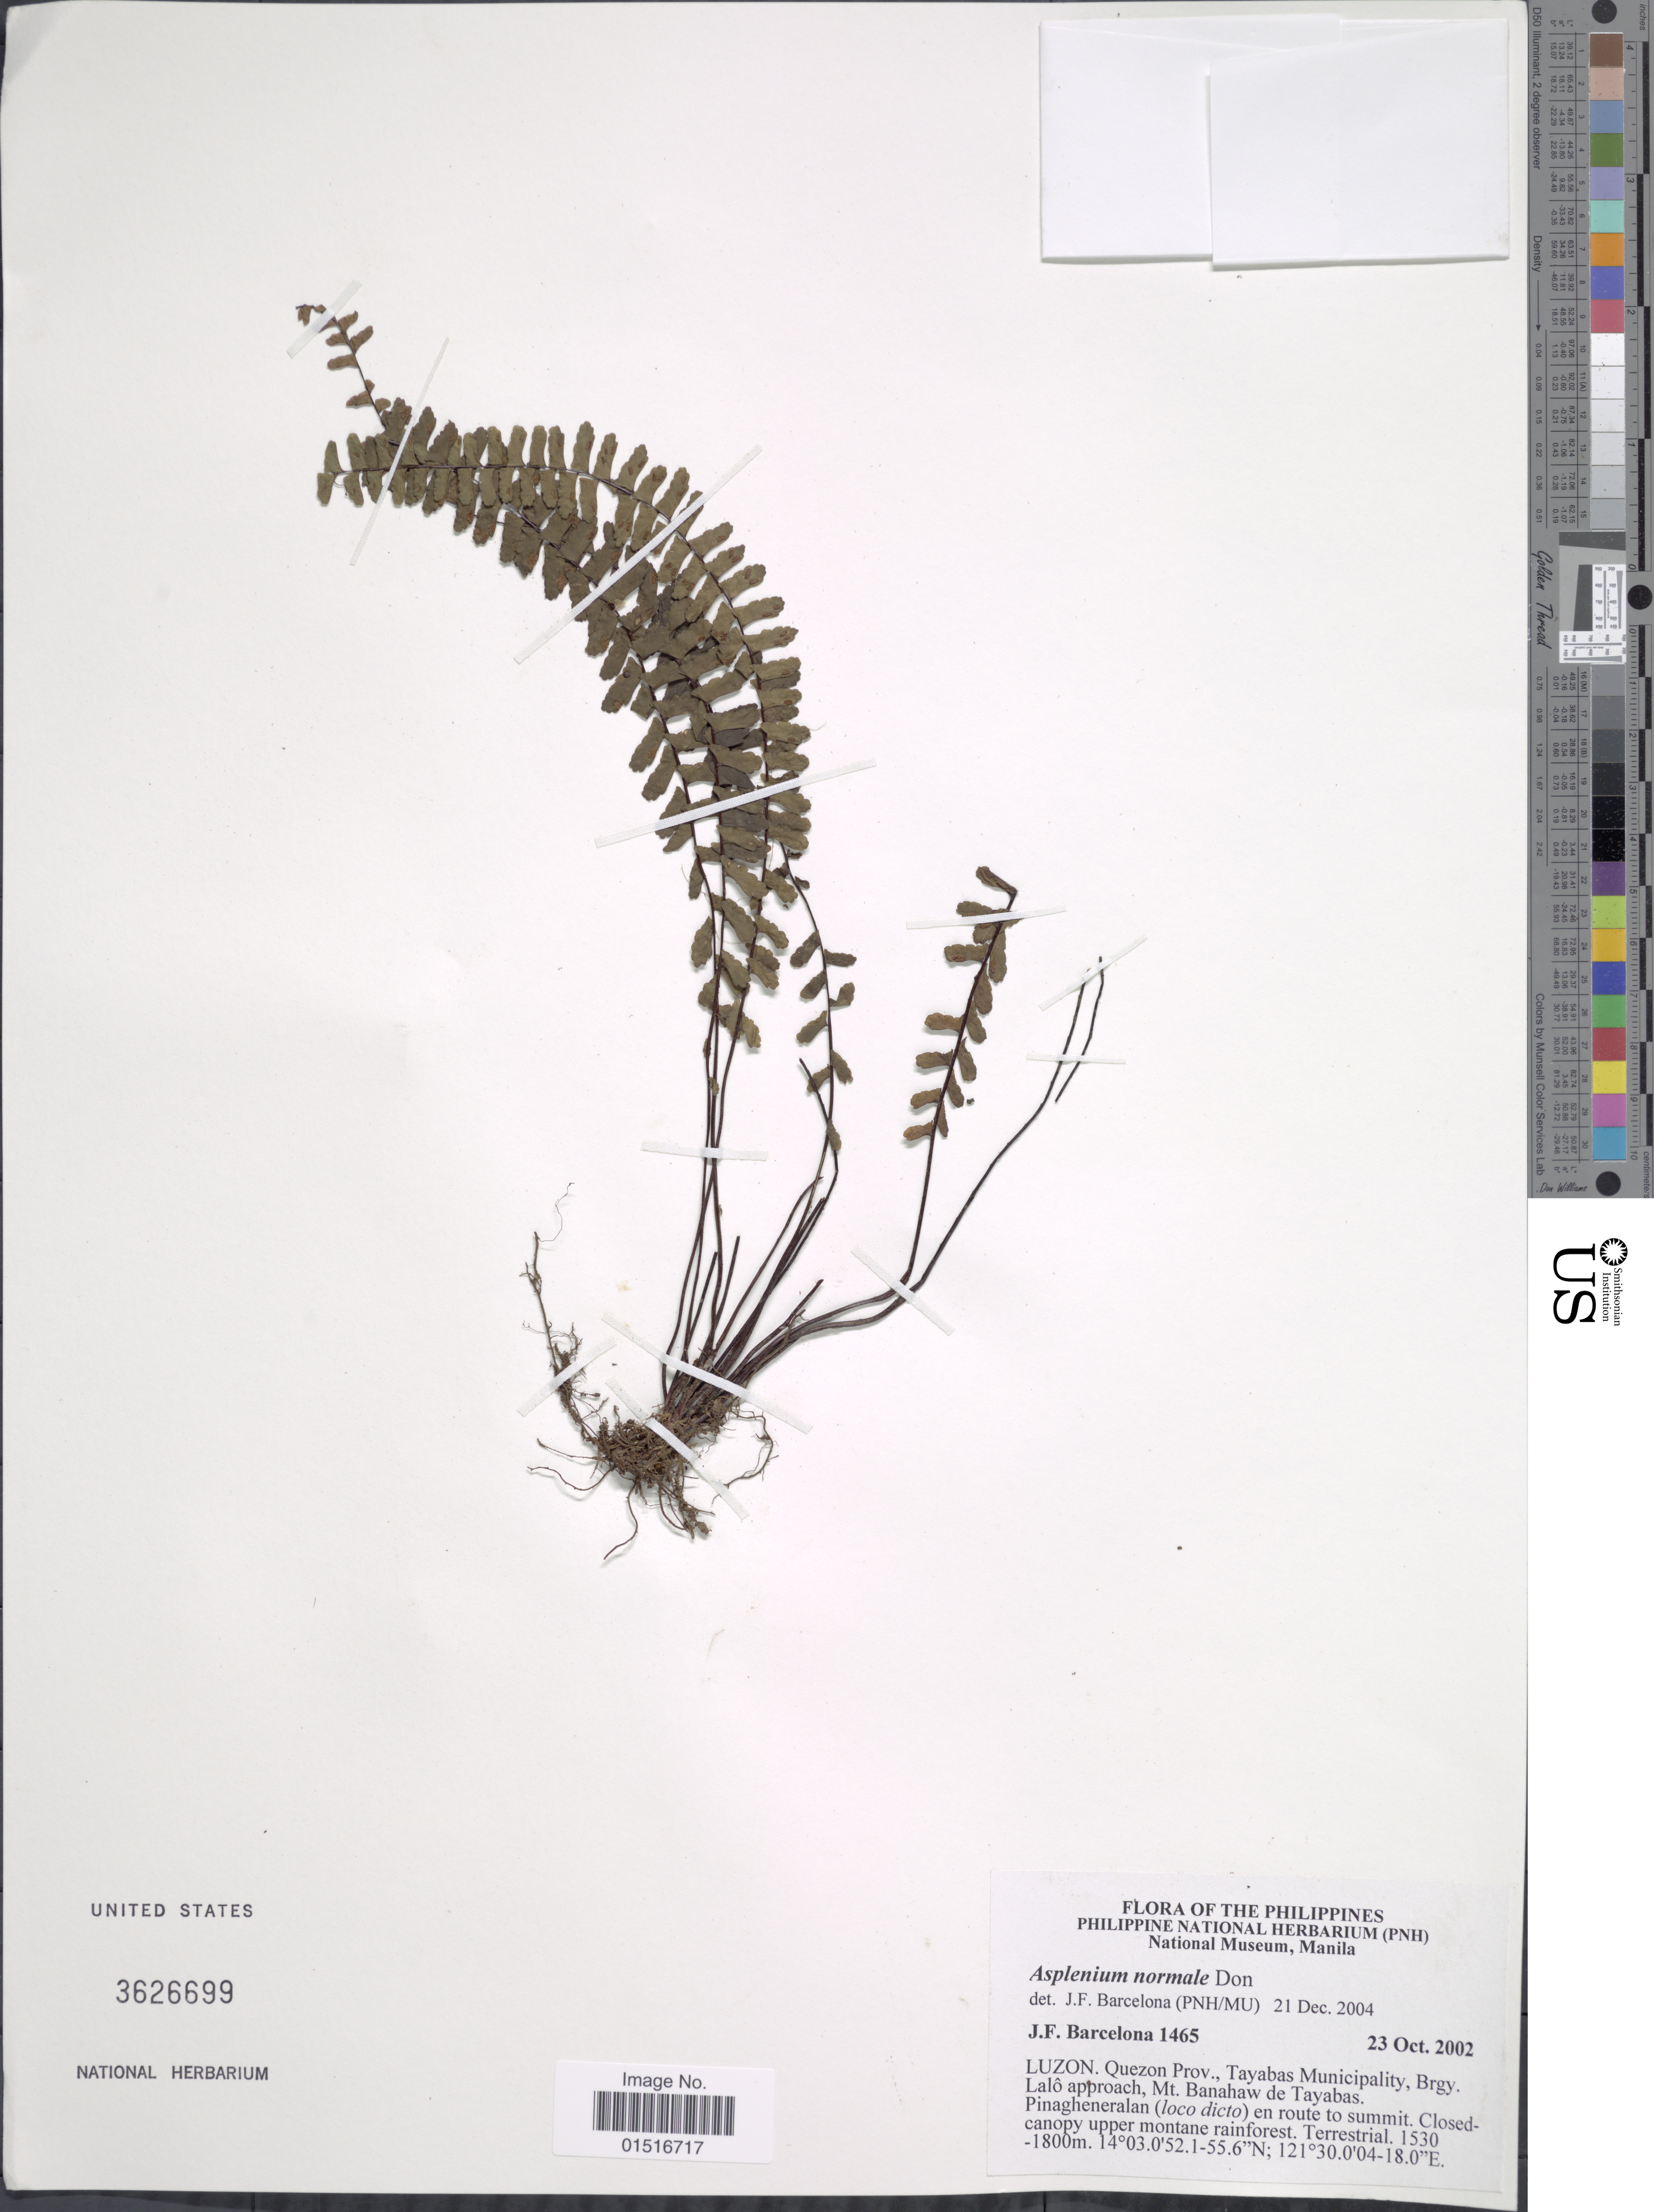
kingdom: Plantae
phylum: Tracheophyta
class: Polypodiopsida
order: Polypodiales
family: Aspleniaceae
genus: Asplenium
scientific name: Asplenium normale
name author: D. Don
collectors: J. F. Barcelona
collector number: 1465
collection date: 2002-10-23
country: Philippines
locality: Luzon. Quezon Prov., Tayabas Municipality, Brgy. Lalo approach, Mt. Banahaw de Tayabas. Pinagheneralan (loco dicto) en route to summit. Closed-canopy upper montane rainforest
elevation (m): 1530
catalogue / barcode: US 3626699